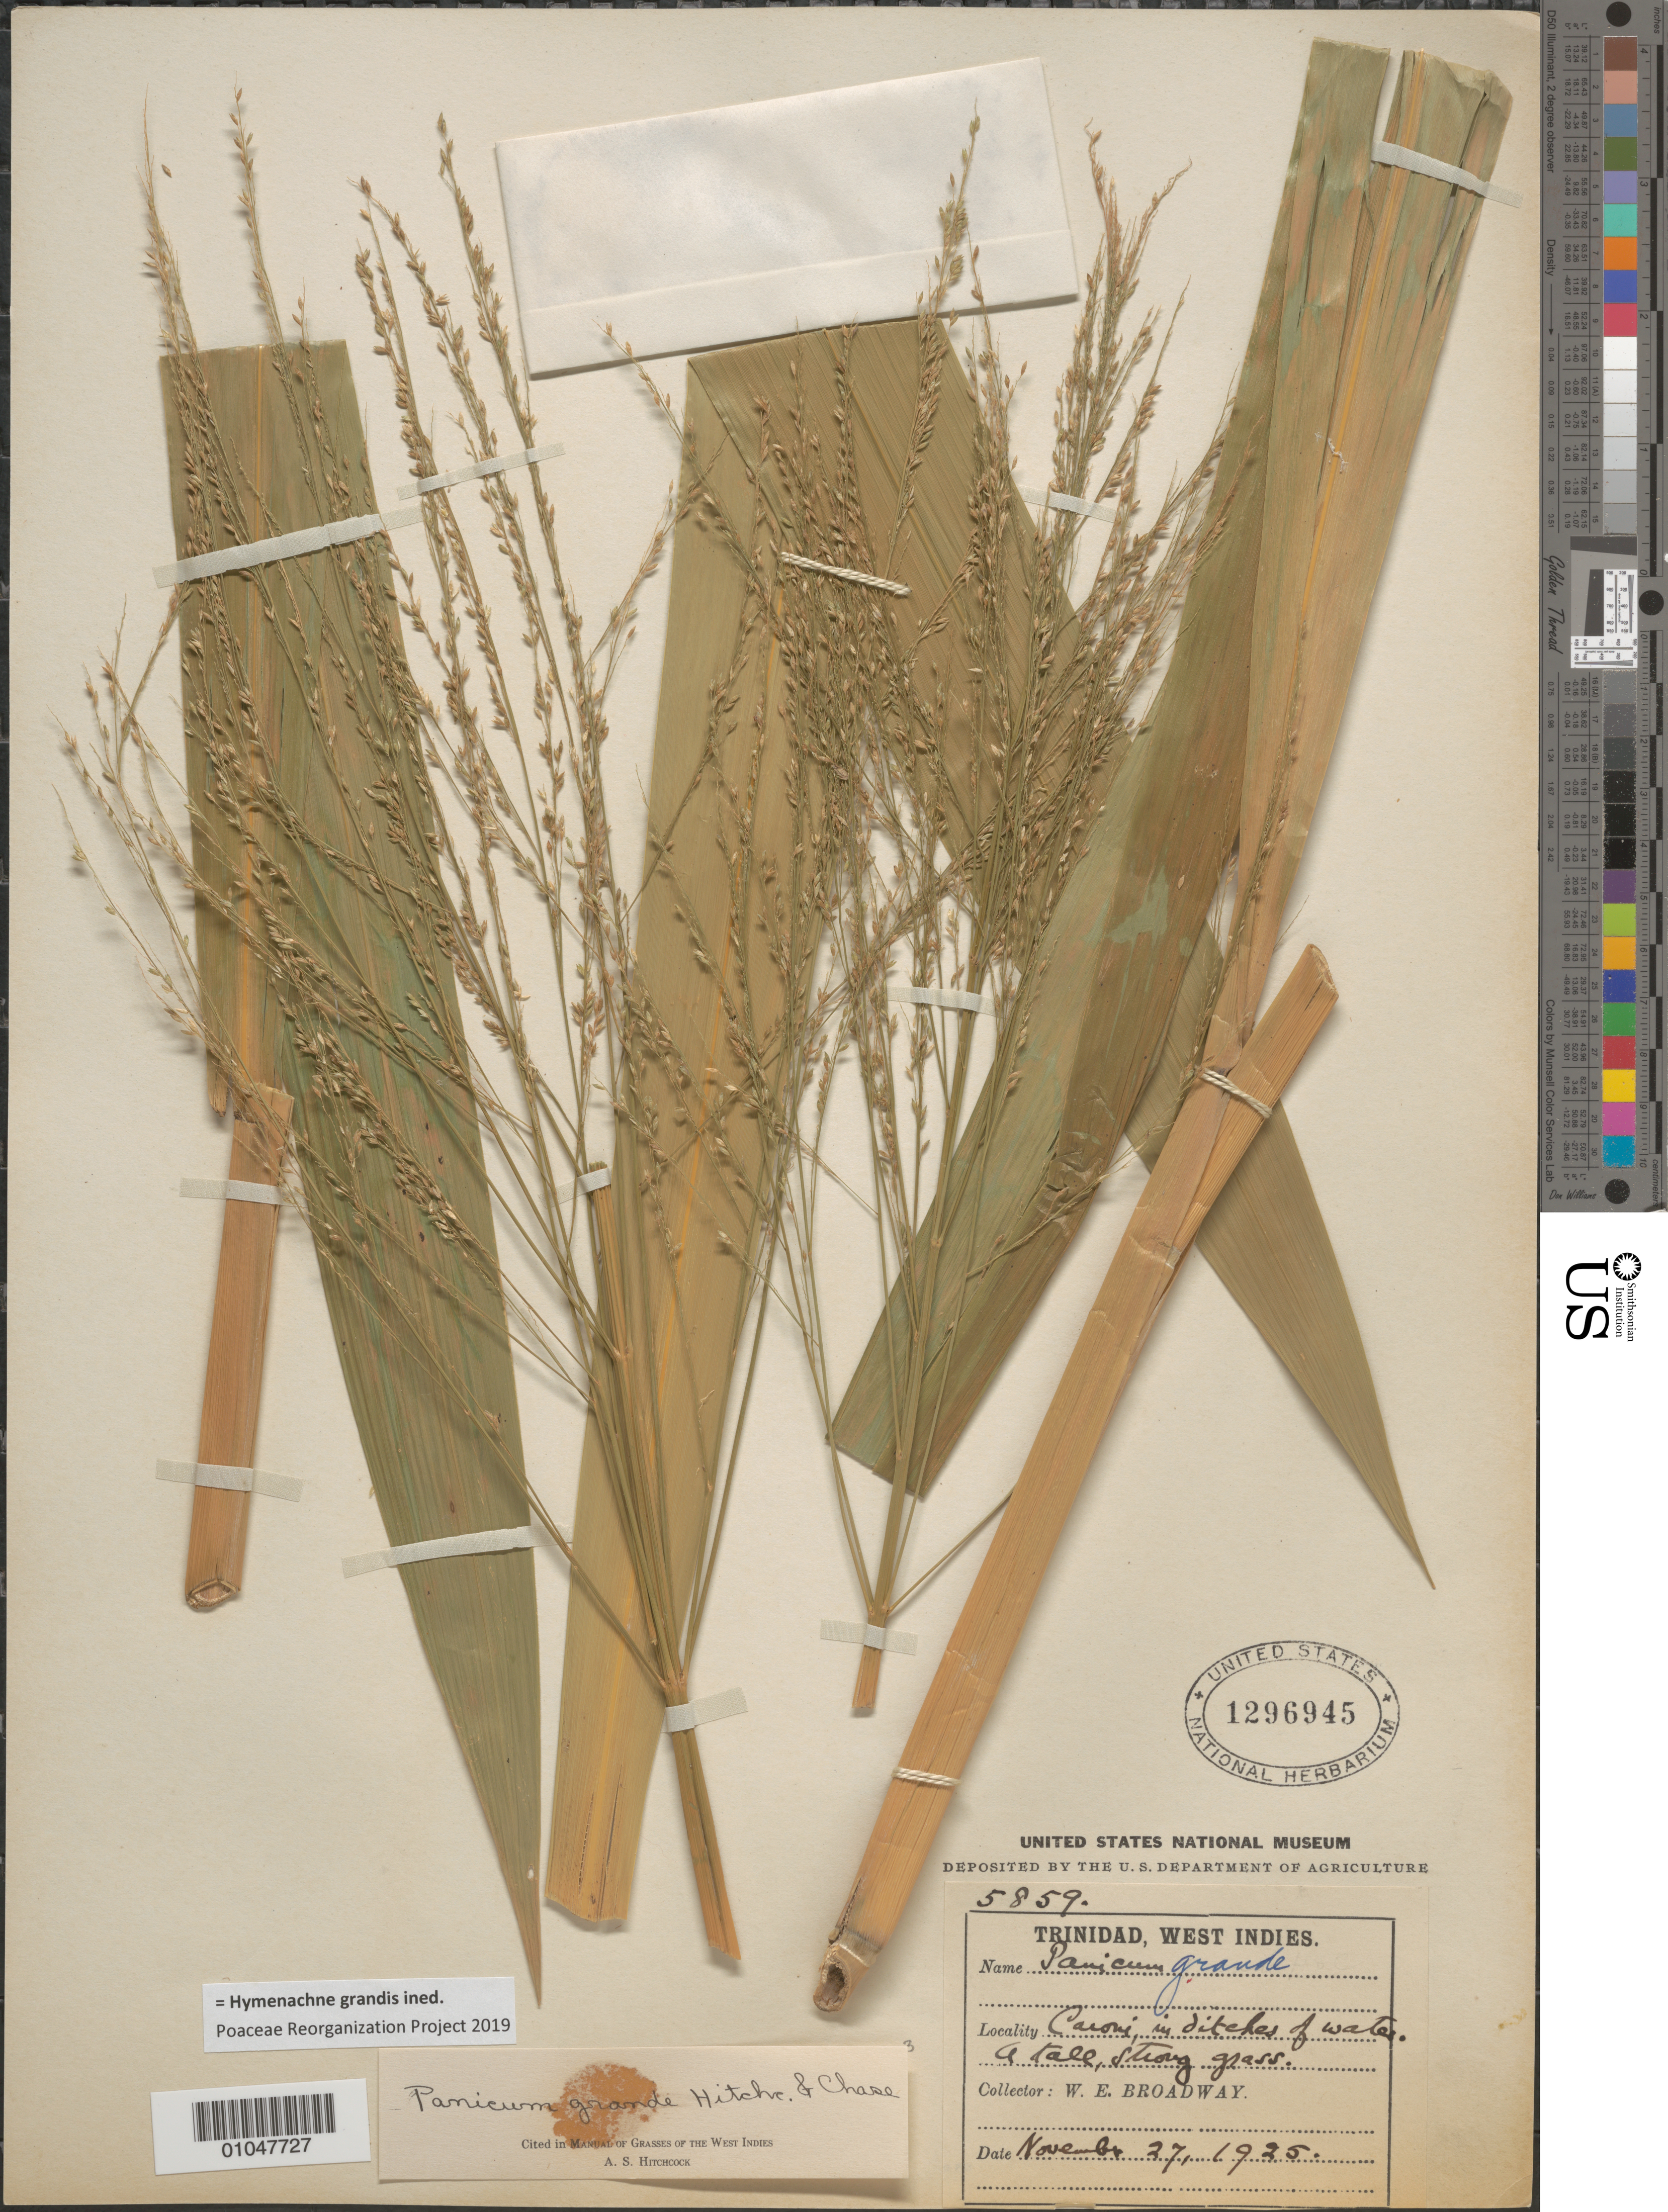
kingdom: Plantae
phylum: Tracheophyta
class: Liliopsida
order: Poales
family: Poaceae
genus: Panicum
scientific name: Panicum grande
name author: Hitchc. & Chase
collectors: W. E. Broadway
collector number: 5859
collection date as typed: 27 Nov 1925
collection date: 1925-11-27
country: Trinidad and Tobago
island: Trinidad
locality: Caroni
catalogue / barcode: US 1296945